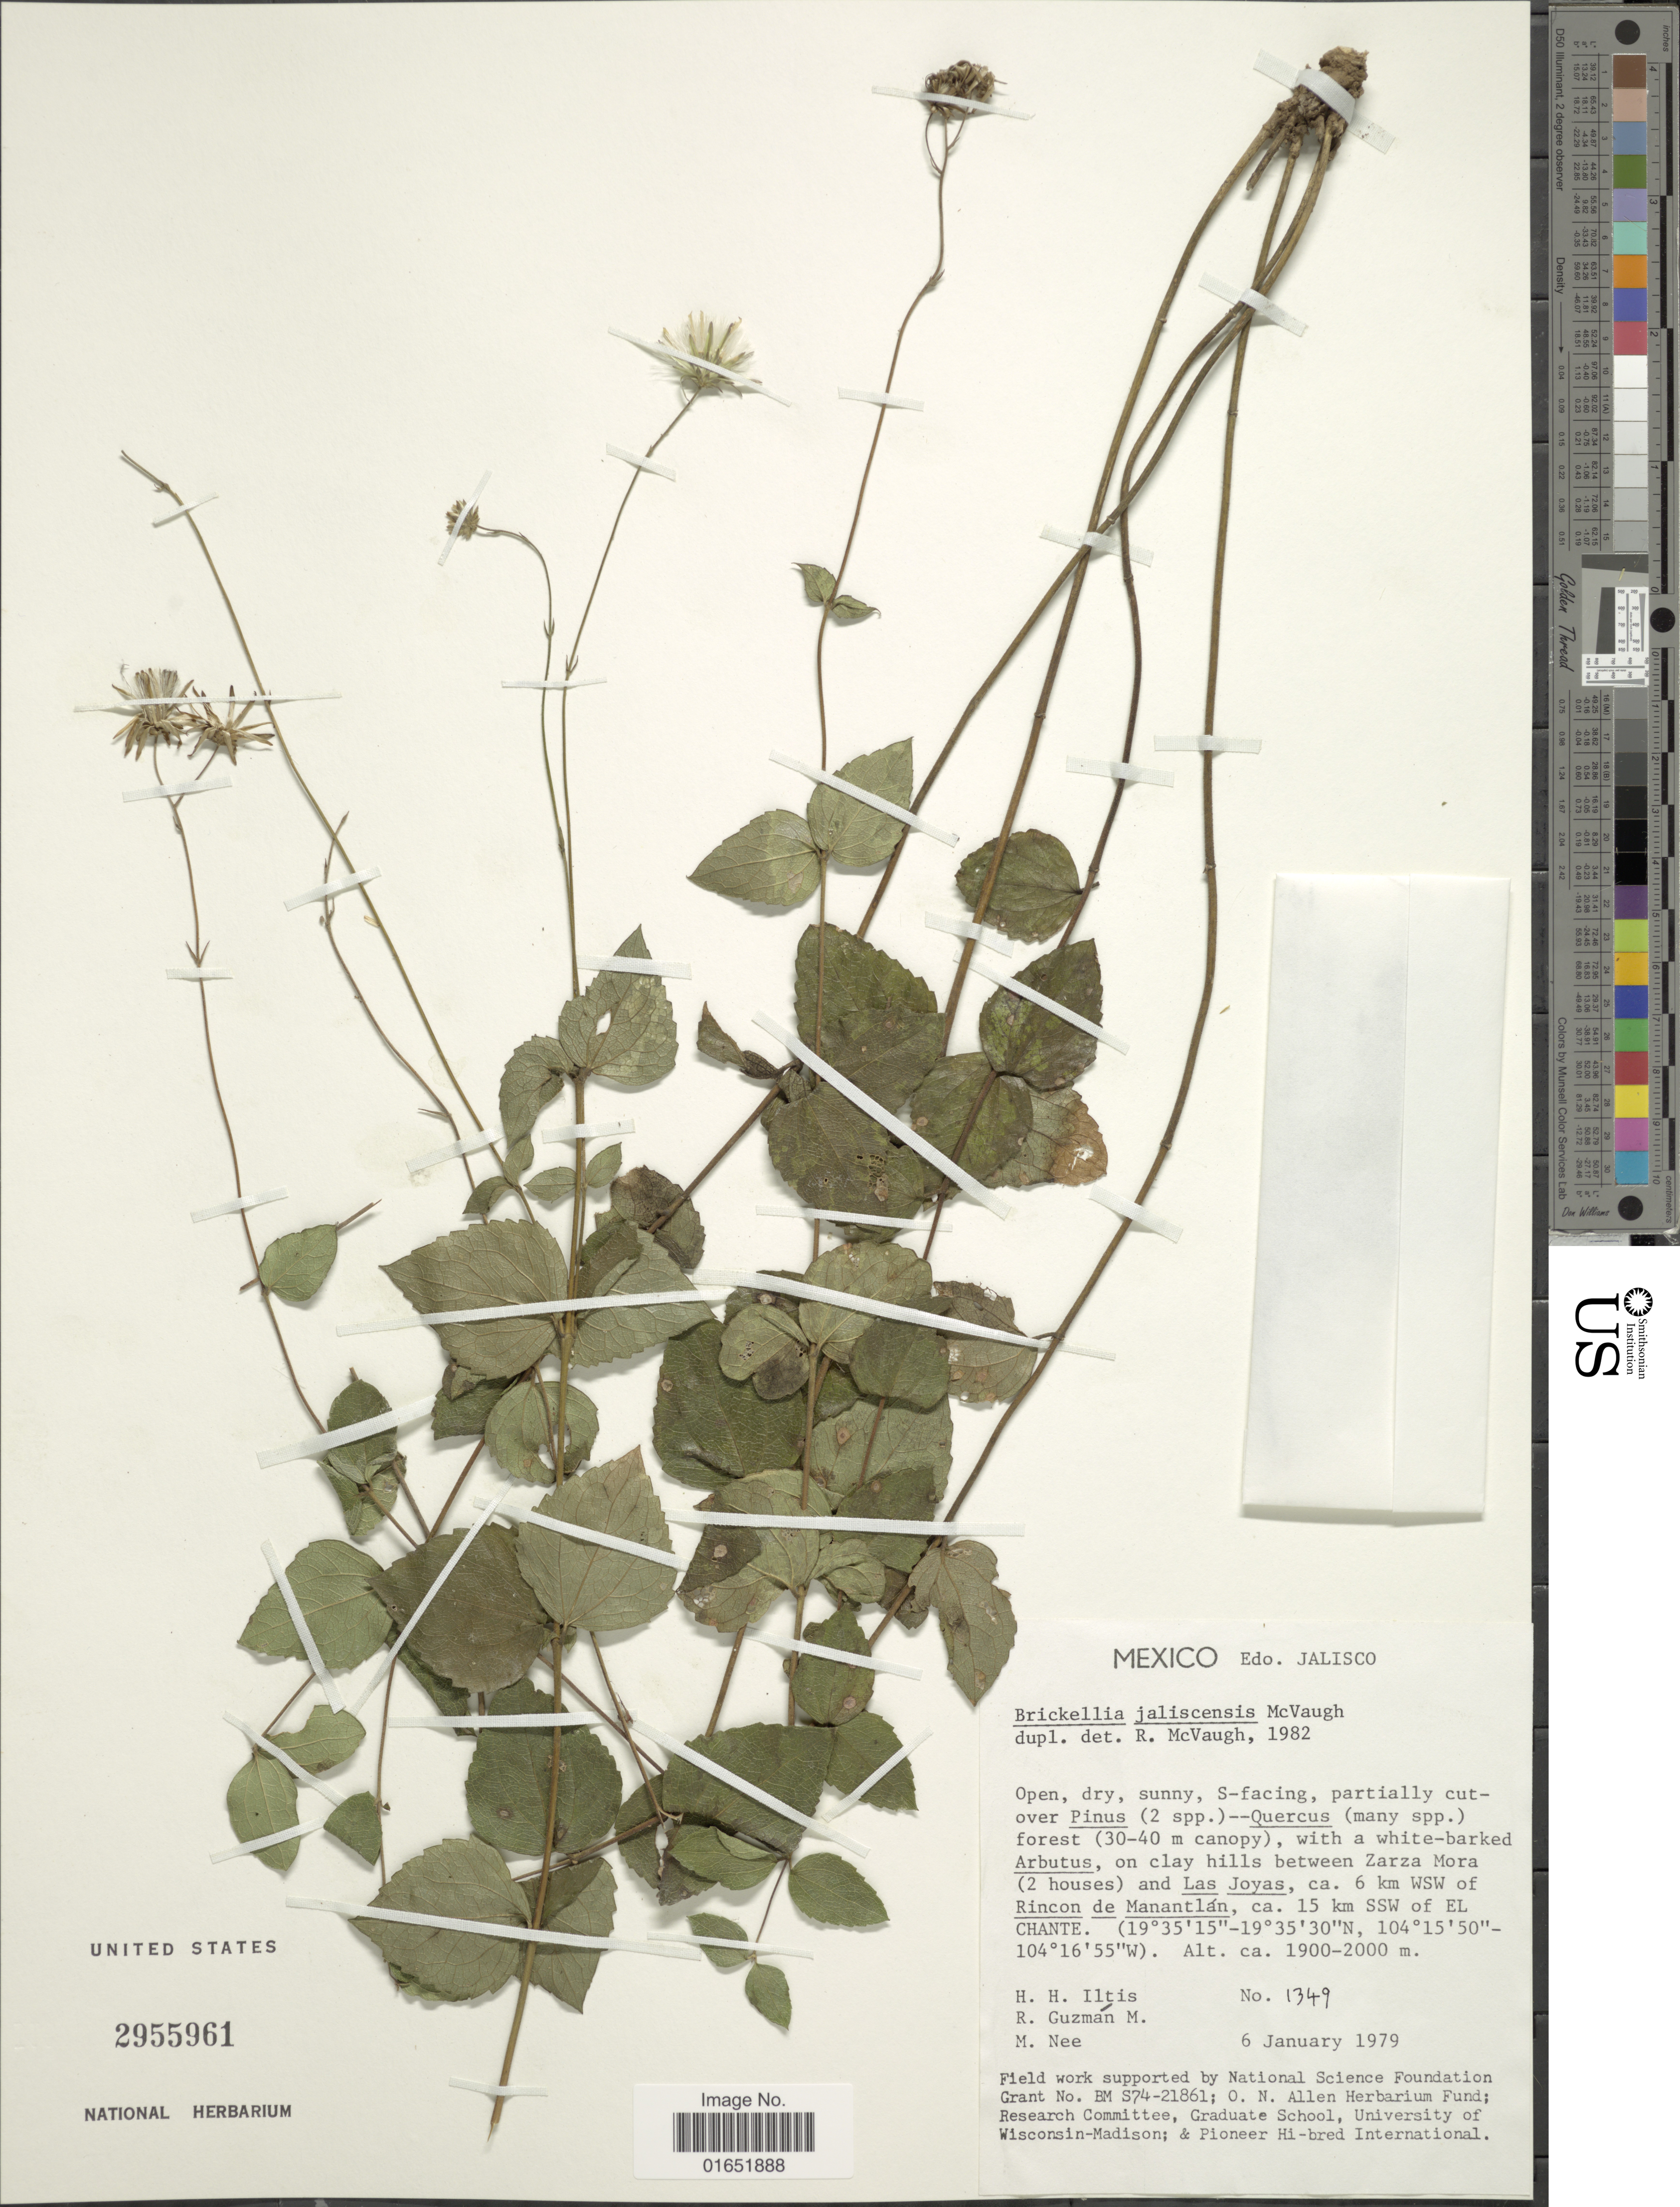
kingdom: Plantae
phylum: Tracheophyta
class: Magnoliopsida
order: Asterales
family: Asteraceae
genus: Brickellia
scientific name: Brickellia jaliscensis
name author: McVaugh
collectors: H. H. Iltis, R. Guzman-M. & M. Nee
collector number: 1349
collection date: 1979-01-06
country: Mexico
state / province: Jalisco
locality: On clay hills between Zarza Mora (2 houses) and Las Joyas, ca. 6 km WSW of Rincon de Manantlán, ca. 15 km SSW of El Chante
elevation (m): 1900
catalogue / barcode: US 2955961